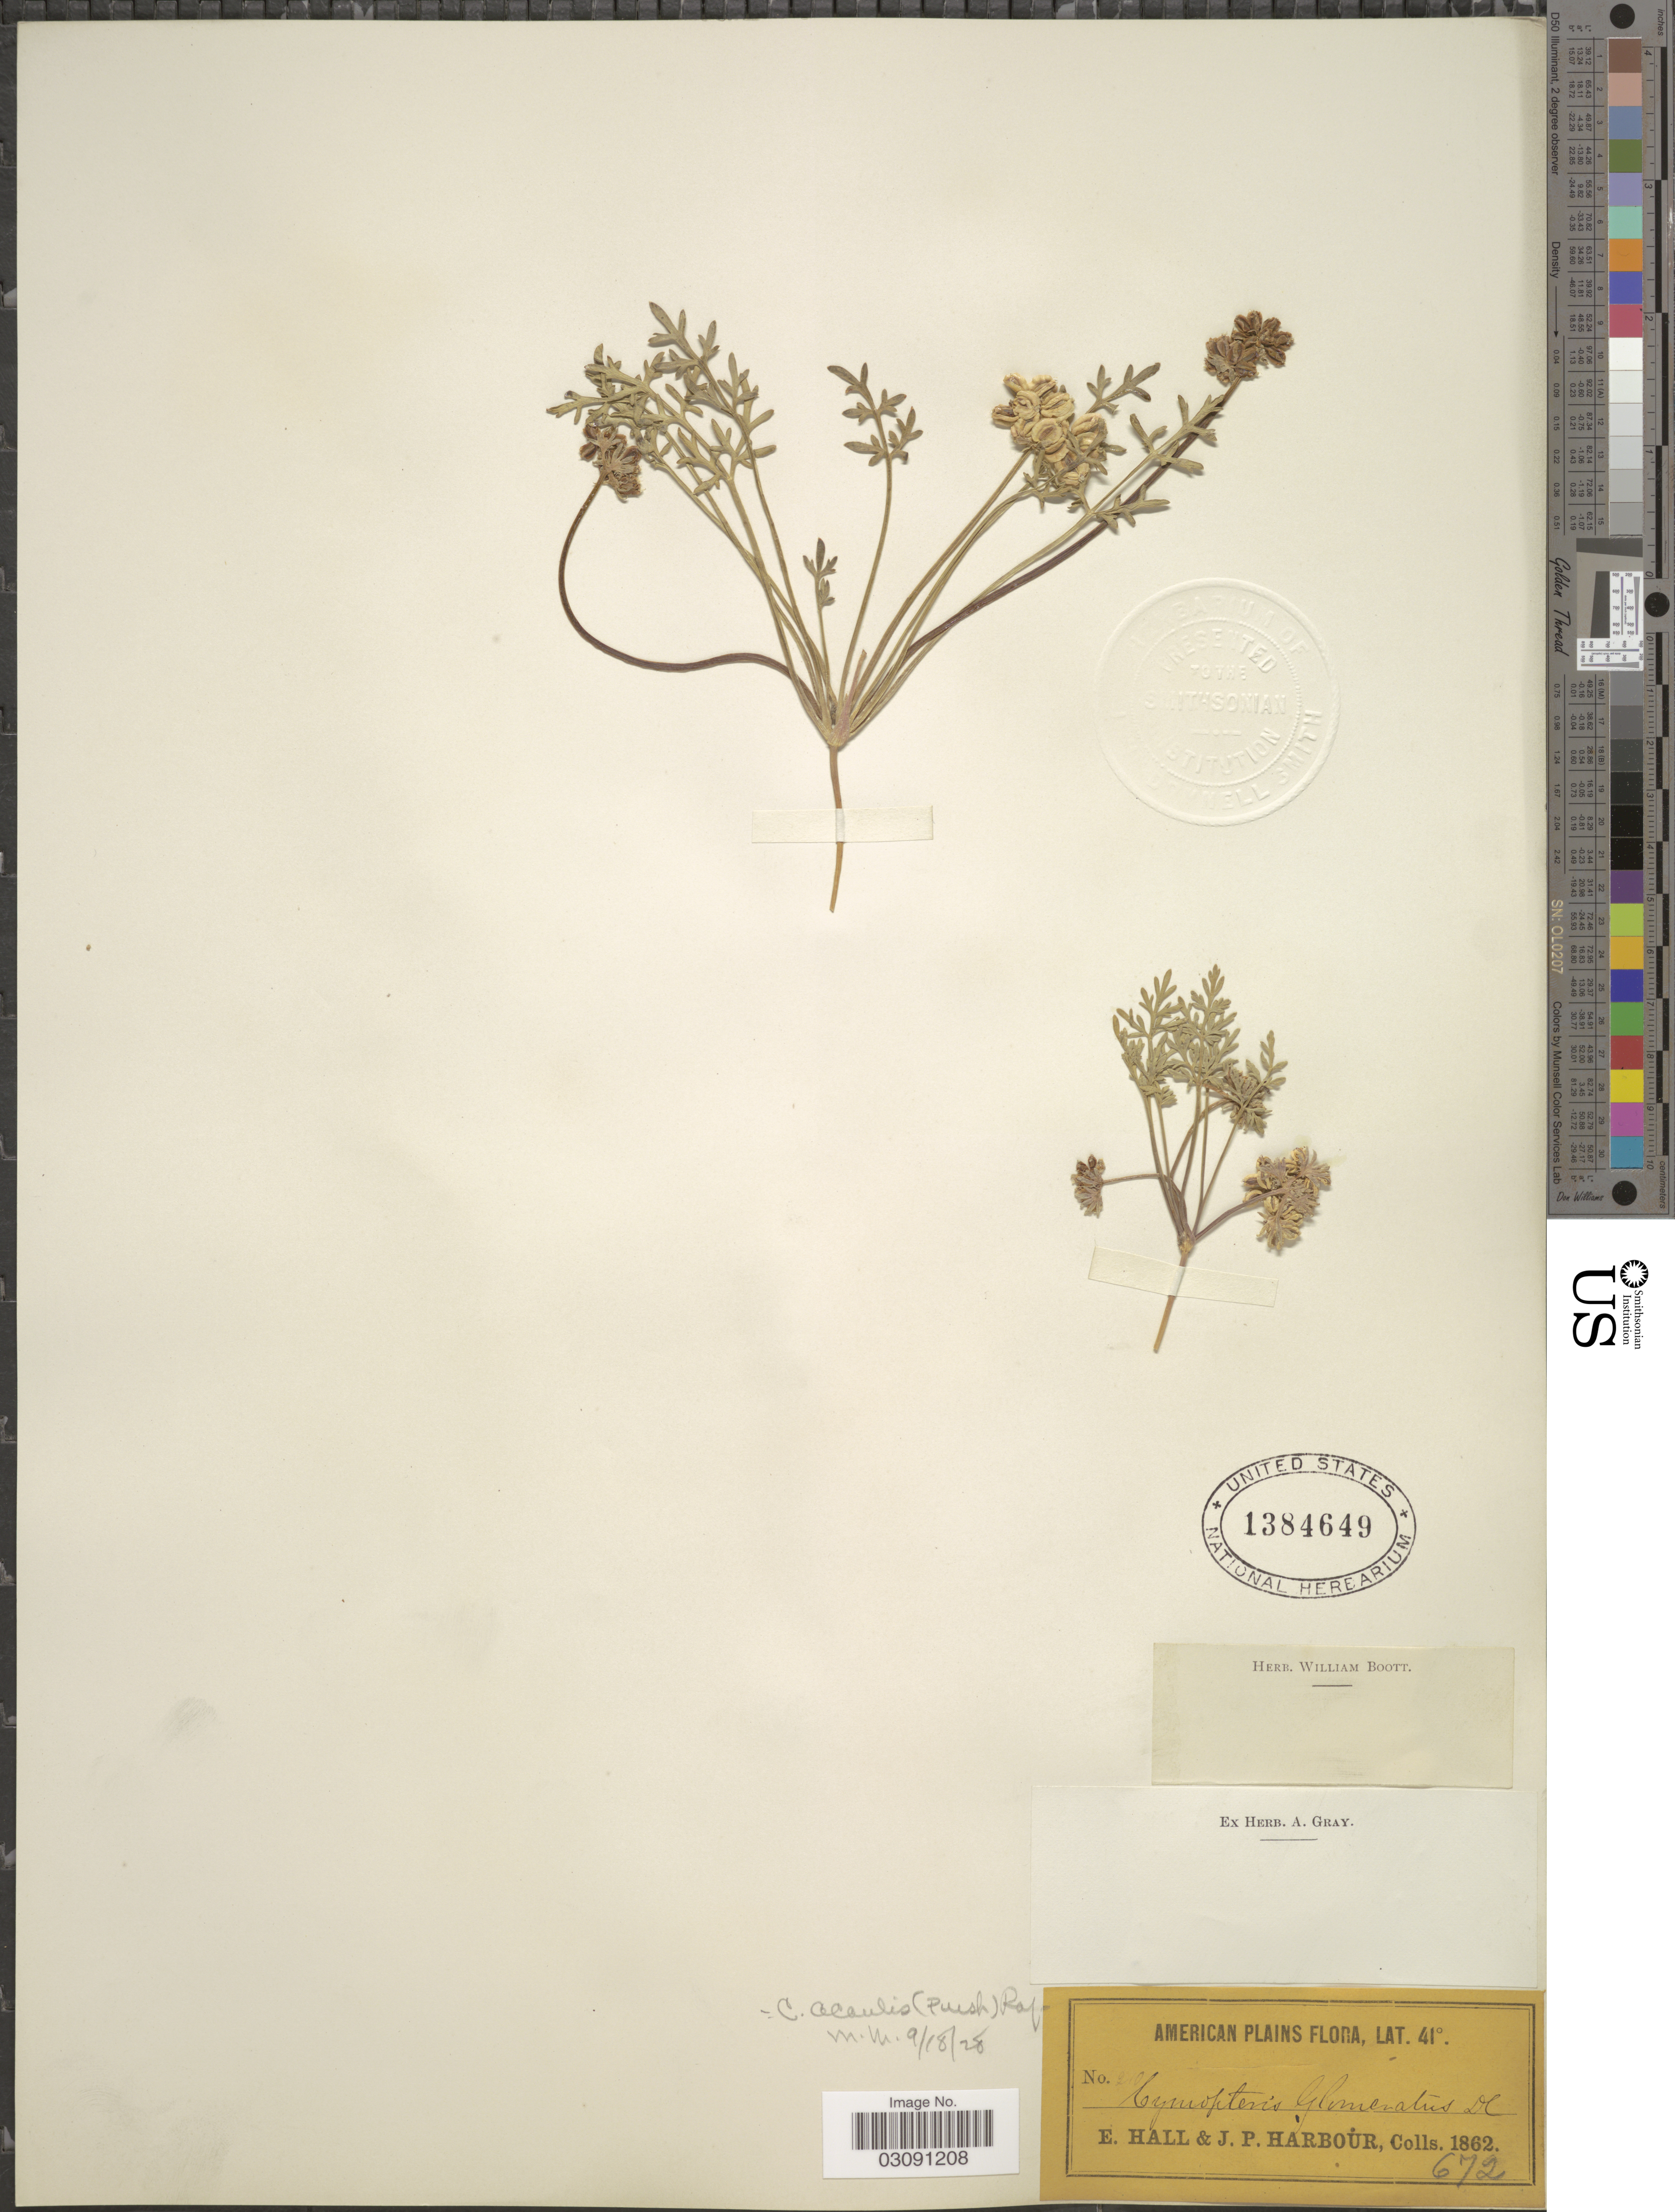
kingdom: Plantae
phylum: Tracheophyta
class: Magnoliopsida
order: Apiales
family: Apiaceae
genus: Cymopterus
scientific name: Cymopterus acaulis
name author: (Pursh) Raf.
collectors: E. Hall & J. Harbour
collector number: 672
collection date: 1862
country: United States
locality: American Plains.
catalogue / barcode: US 1384649